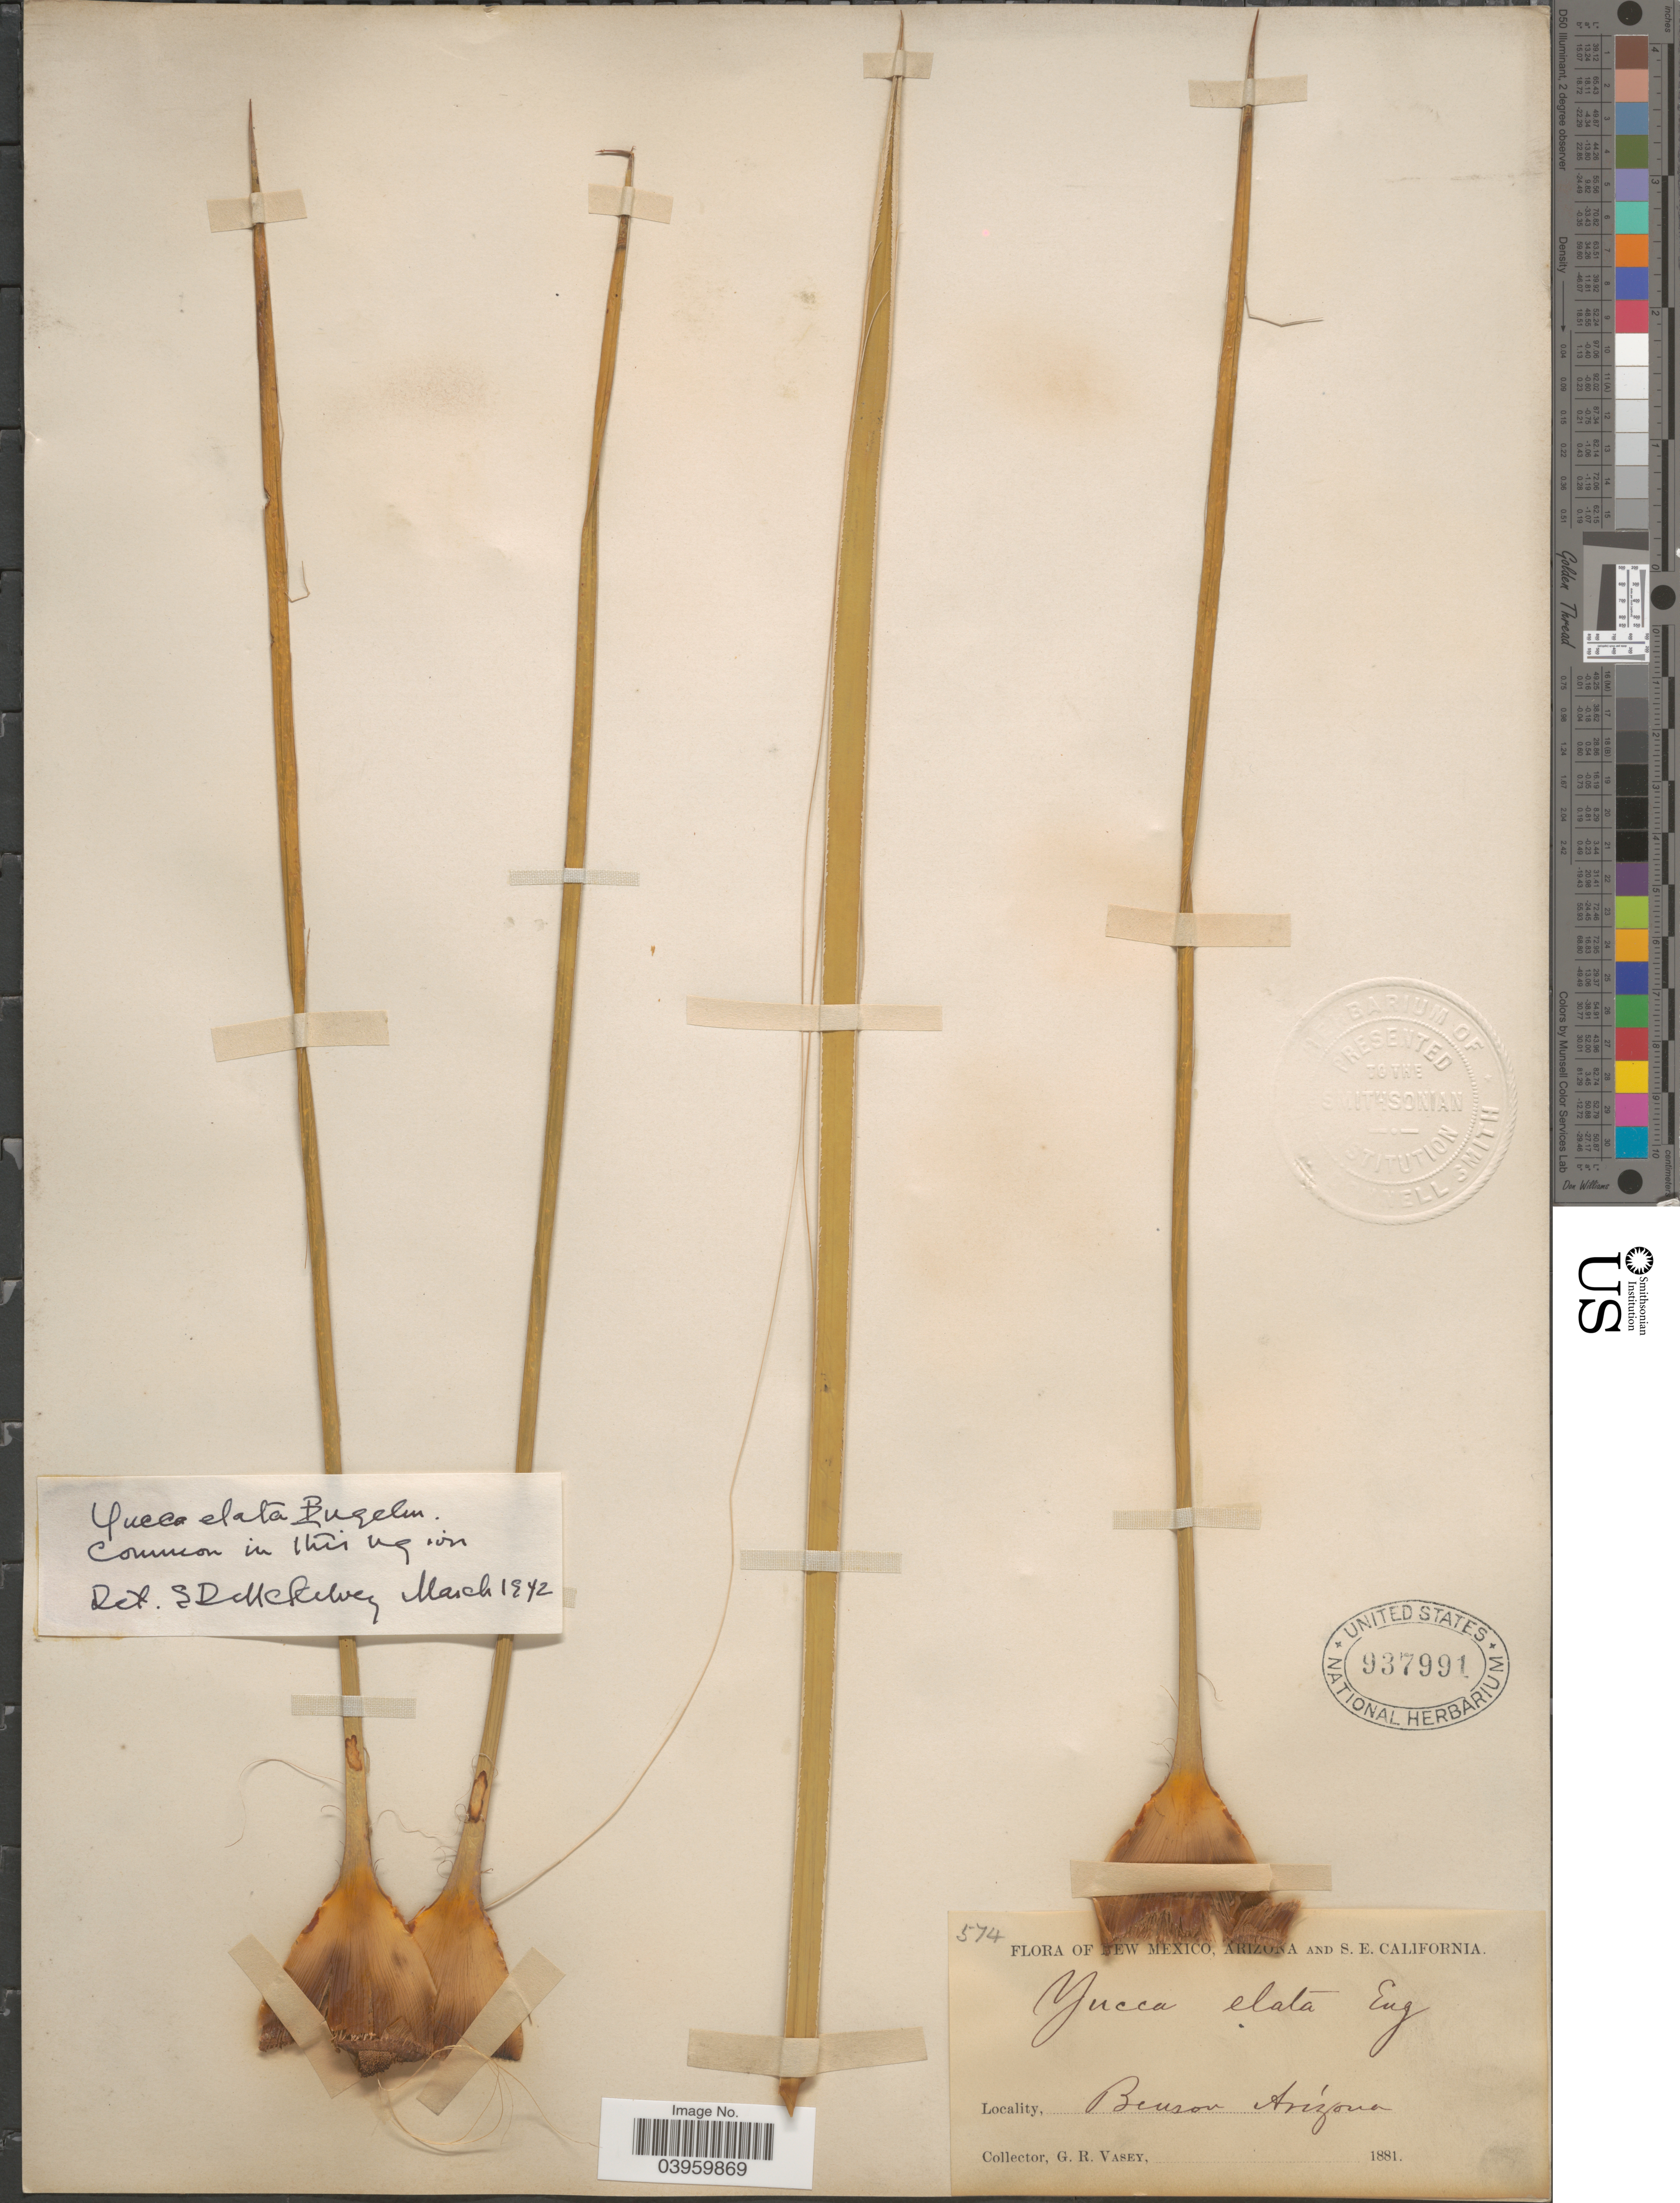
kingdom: Plantae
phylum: Tracheophyta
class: Liliopsida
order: Asparagales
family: Asparagaceae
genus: Yucca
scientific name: Yucca elata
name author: (Engelm.) Engelm.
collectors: G. R. Vasey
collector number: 574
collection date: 1881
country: United States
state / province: Arizona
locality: Benson.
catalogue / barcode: US 937991